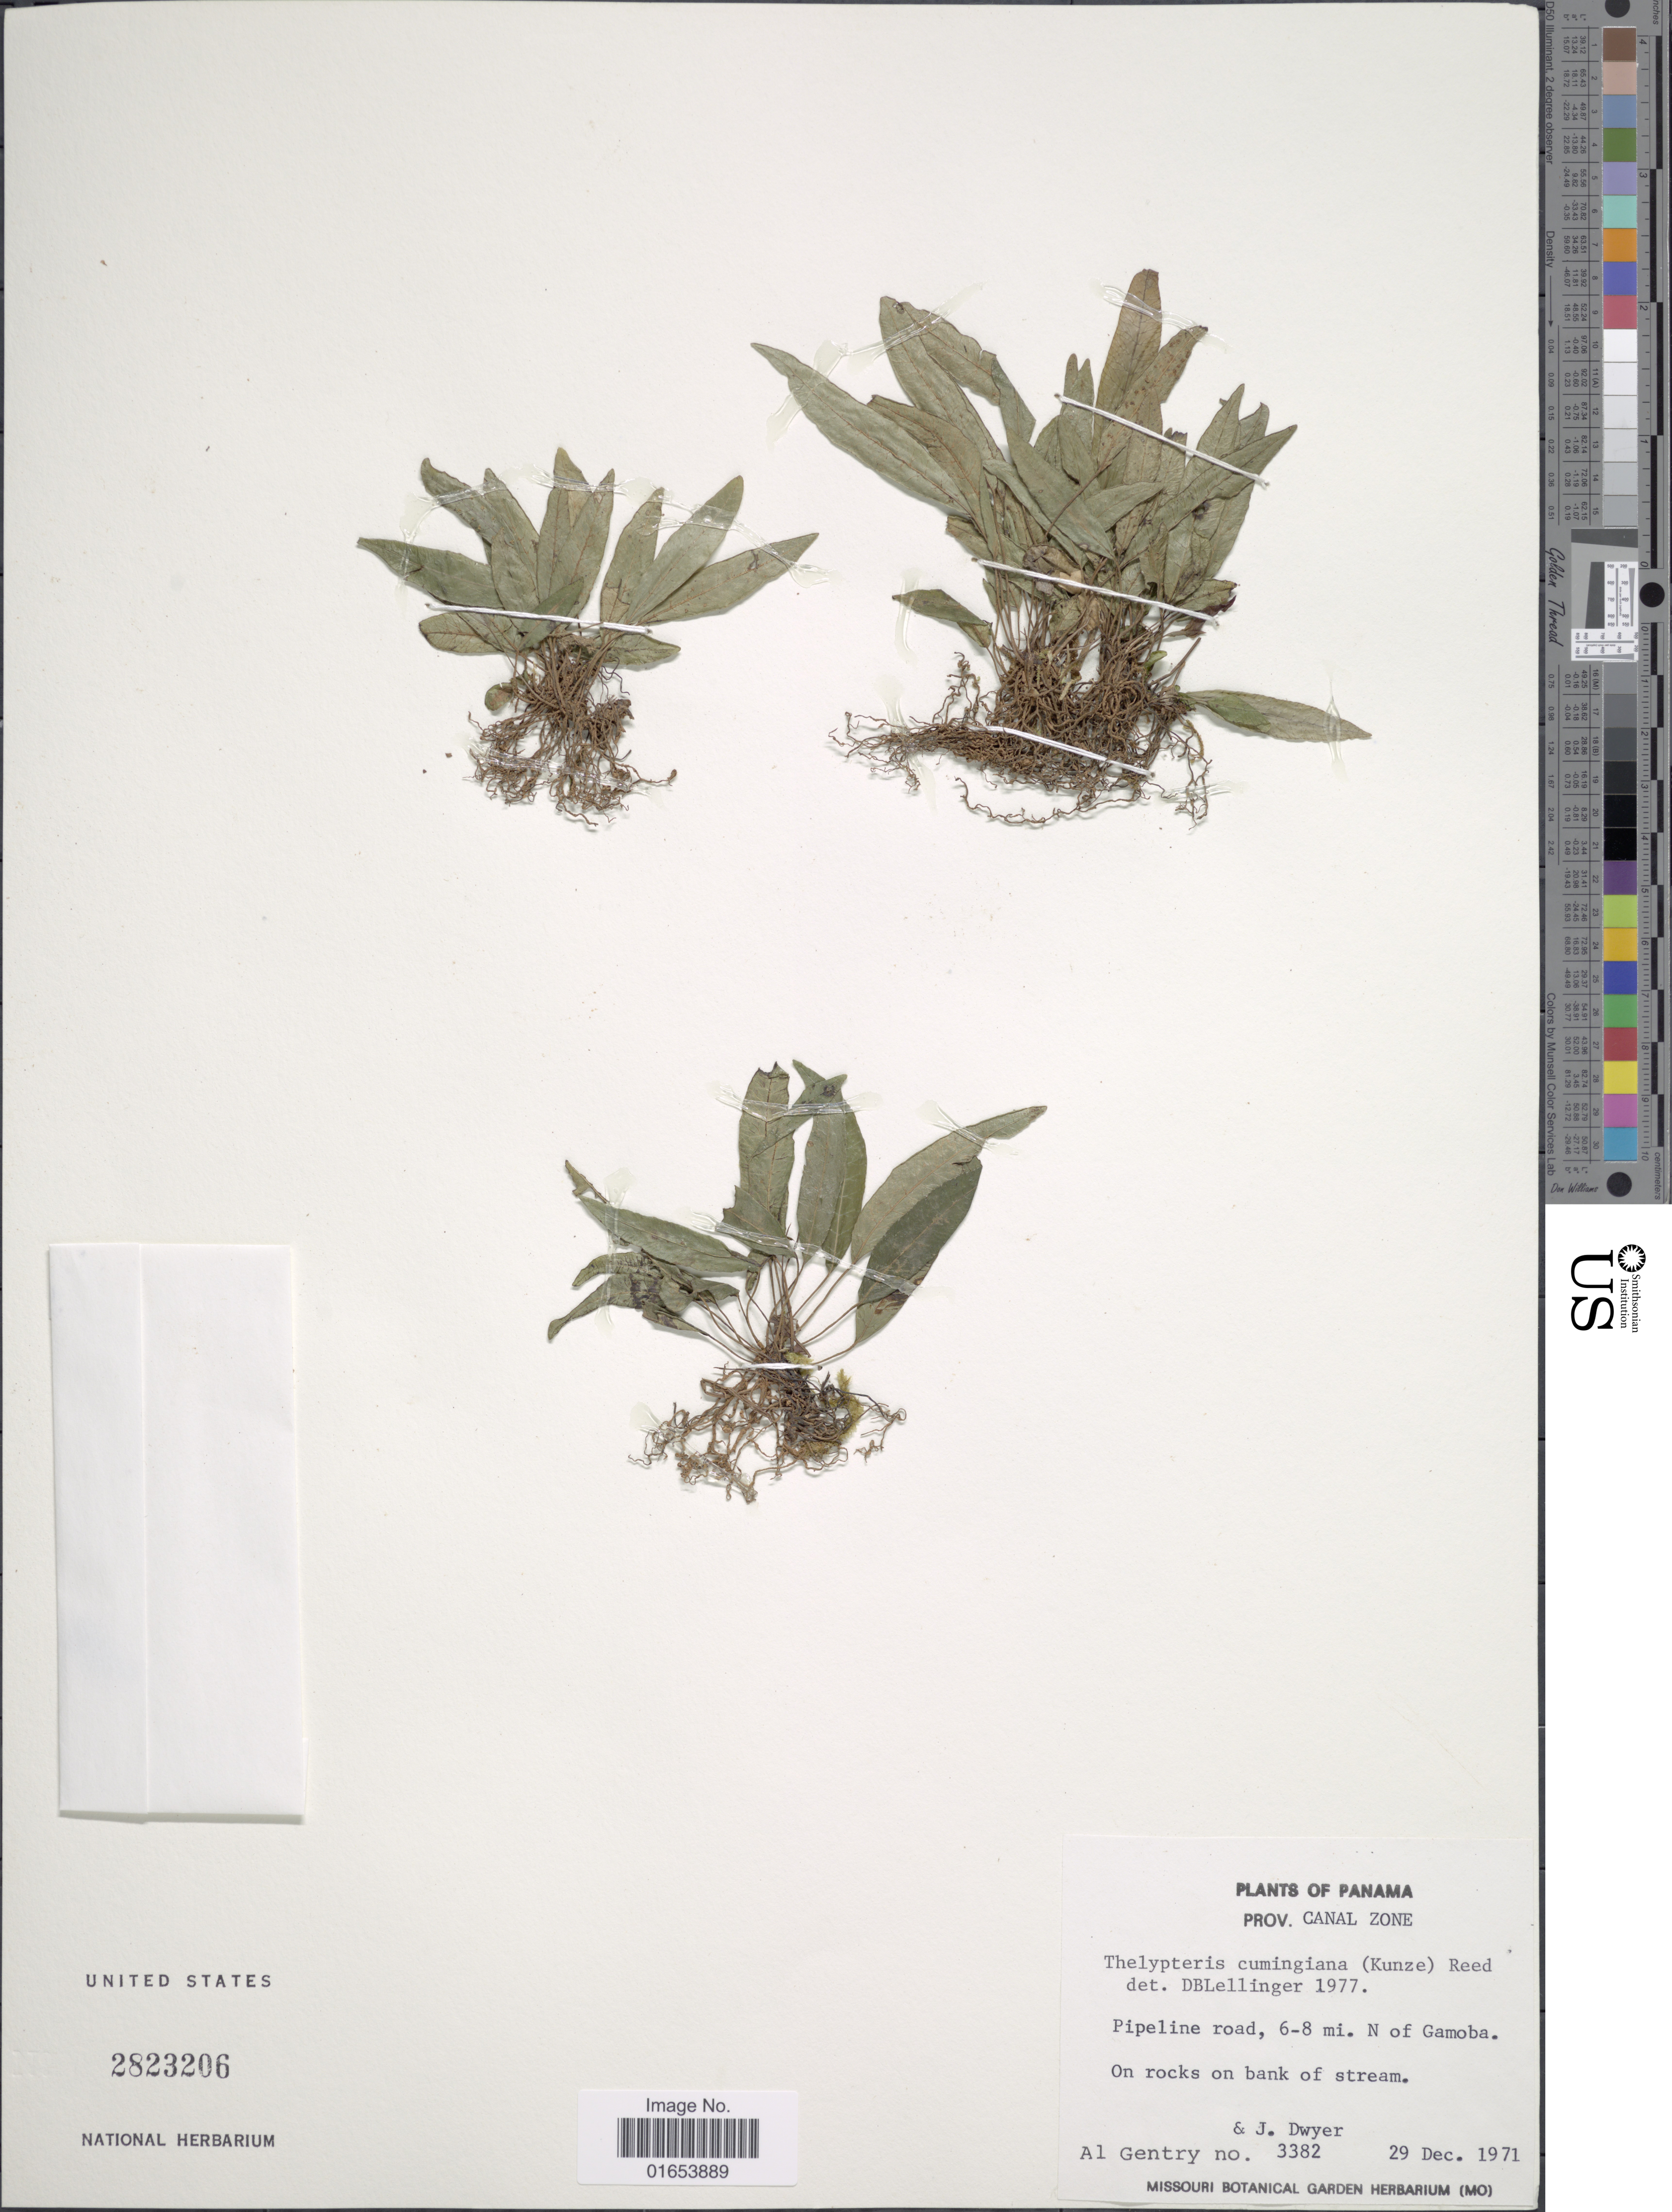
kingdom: Plantae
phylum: Tracheophyta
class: Polypodiopsida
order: Polypodiales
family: Thelypteridaceae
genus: Goniopteris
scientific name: Goniopteris cumingiana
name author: (Kunze) de Jonch. & Sen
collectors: A. H. Gentry & J. Dwyer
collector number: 3382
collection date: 1971-12-29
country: Panama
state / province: Colón / Panamá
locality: Prov. Canal Zone, Pipeline road, 6-8 mi. N of Gamoba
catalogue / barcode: US 2823206